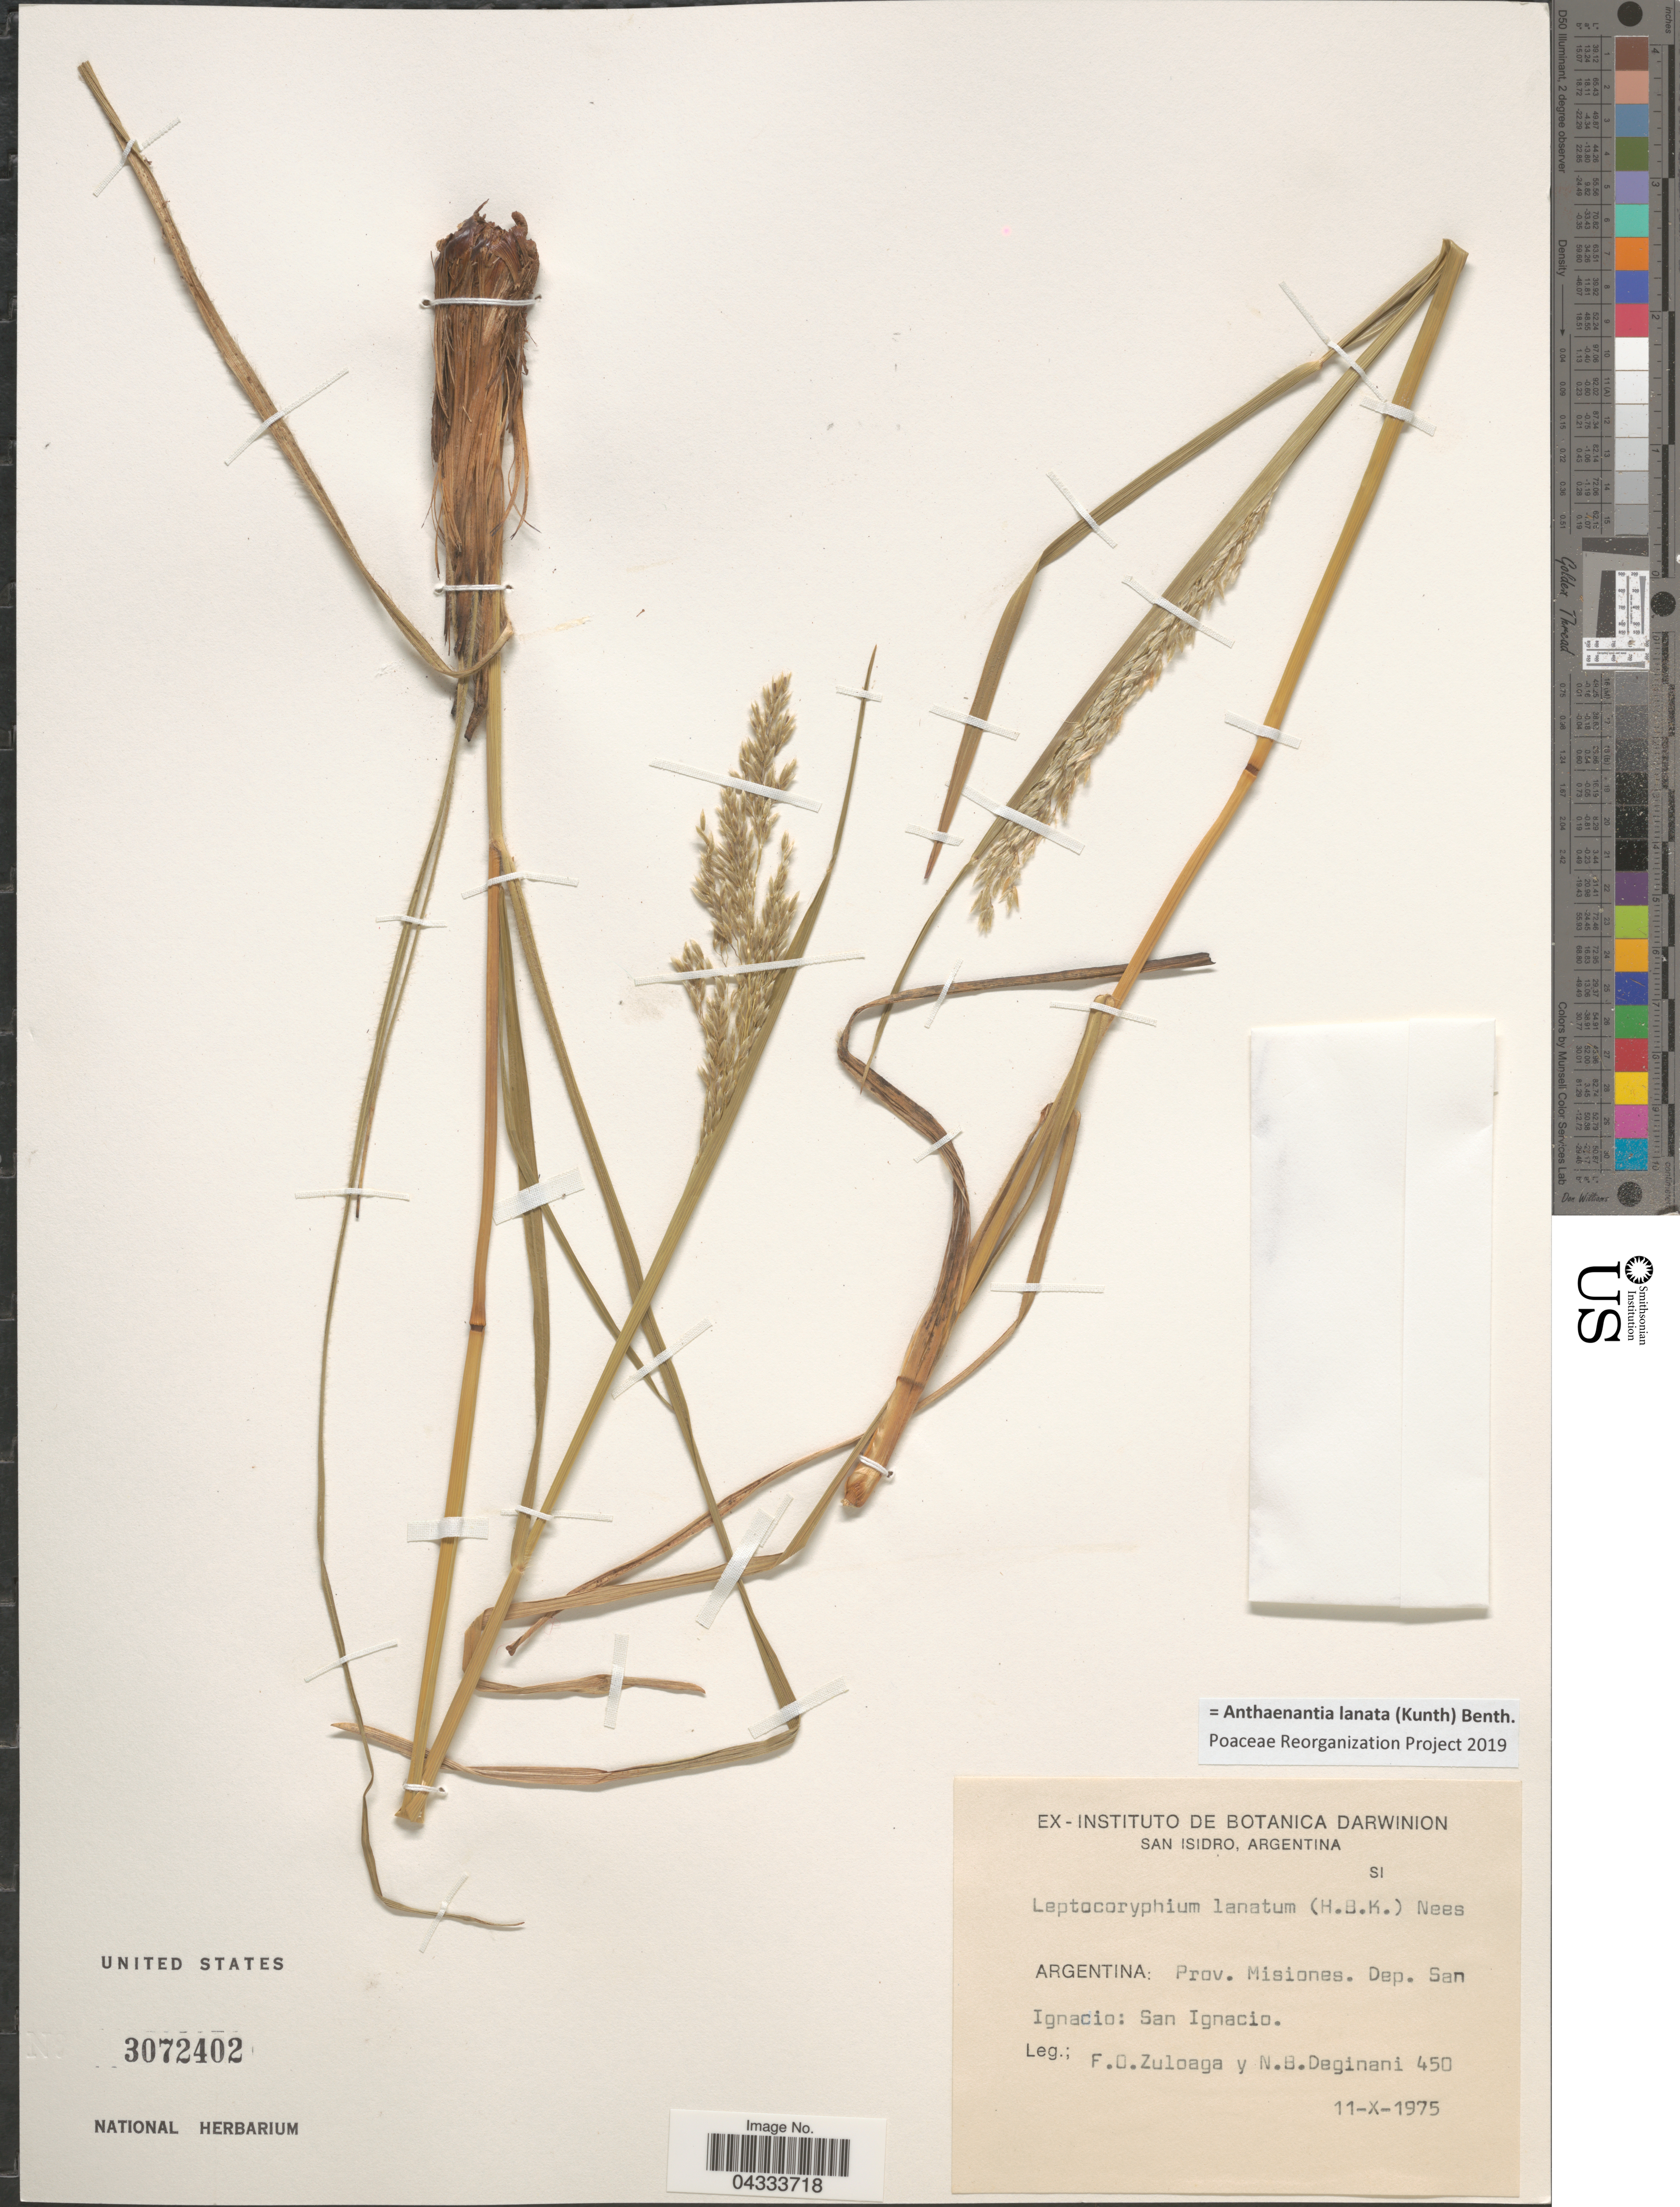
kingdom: Plantae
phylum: Tracheophyta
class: Liliopsida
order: Poales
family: Poaceae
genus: Anthaenantia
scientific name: Anthaenantia lanata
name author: (Kunth) Benth.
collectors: F. O. Zuloaga & N. Deginani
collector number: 450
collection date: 1975-10-11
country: Argentina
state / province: Misiones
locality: Dep. San Ignacio: San Ignacio.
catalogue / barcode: US 3072402